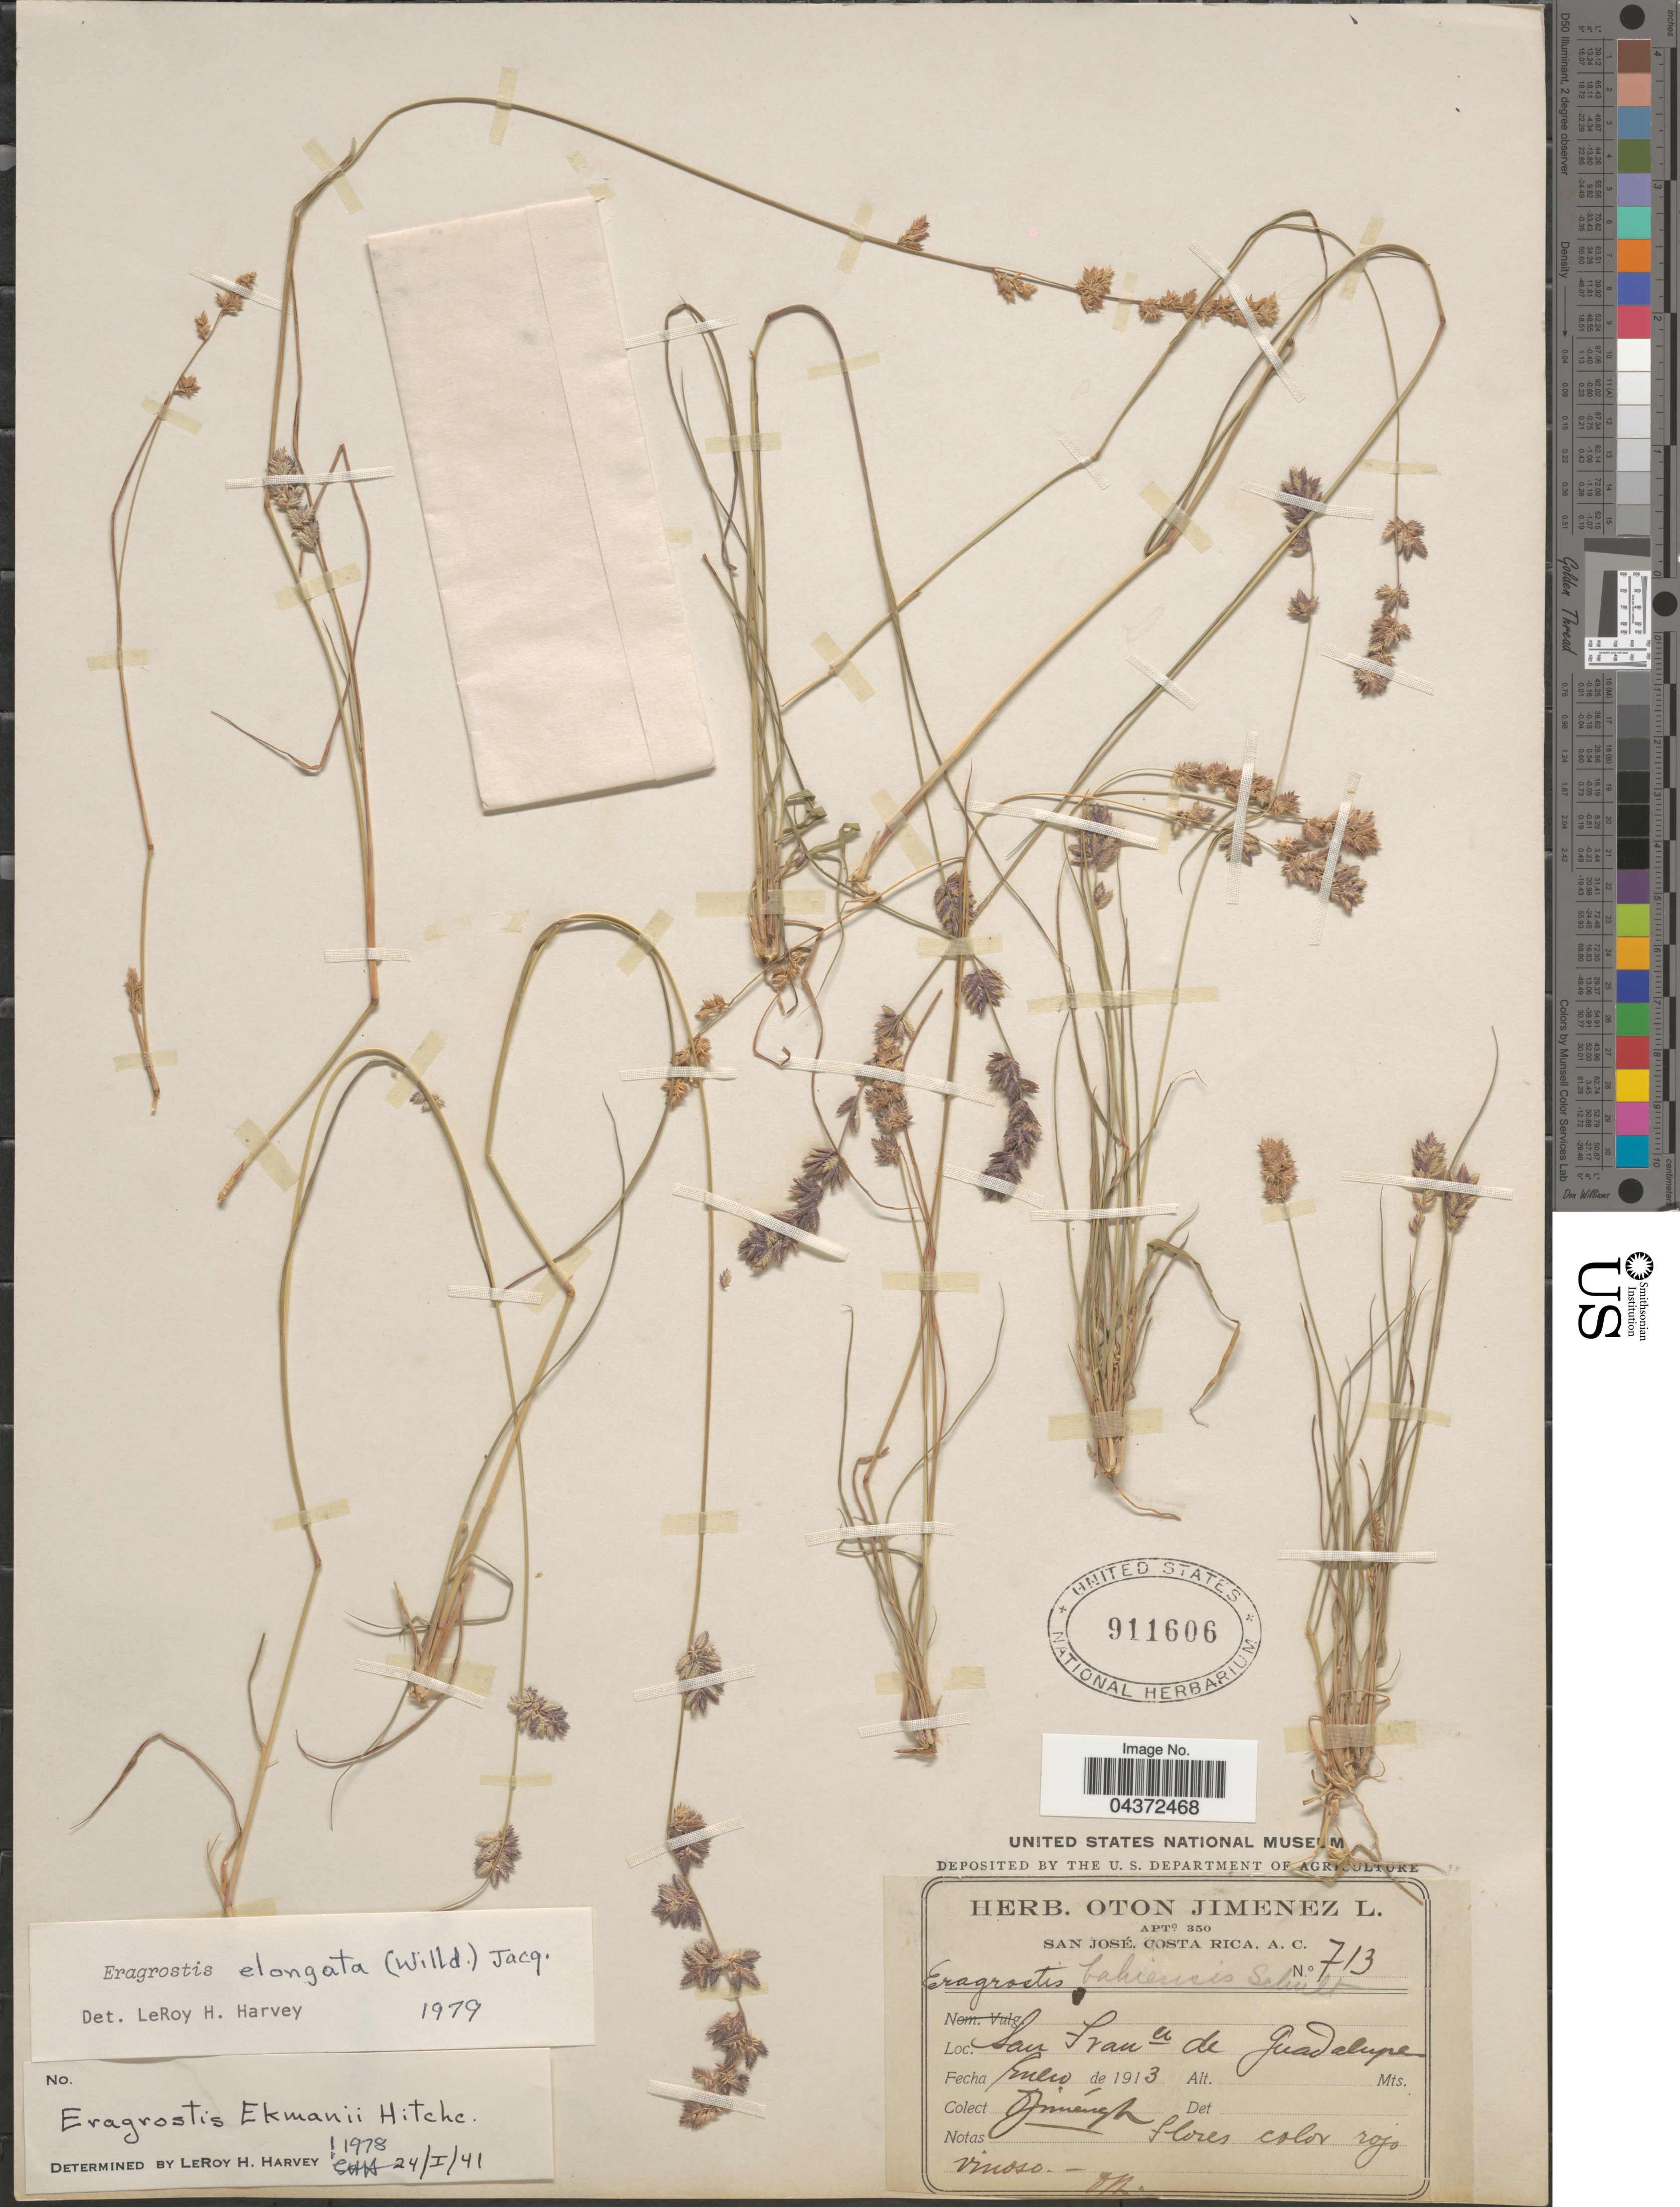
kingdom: Plantae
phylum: Tracheophyta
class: Liliopsida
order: Poales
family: Poaceae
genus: Eragrostis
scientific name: Eragrostis elongata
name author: (Willd.) J. Jacq.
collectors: O. Jiménez L.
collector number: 713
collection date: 1913-01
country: Mexico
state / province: Baja California Norte / Baja California Sur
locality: San Franco de Guadalupe.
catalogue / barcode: US 911606